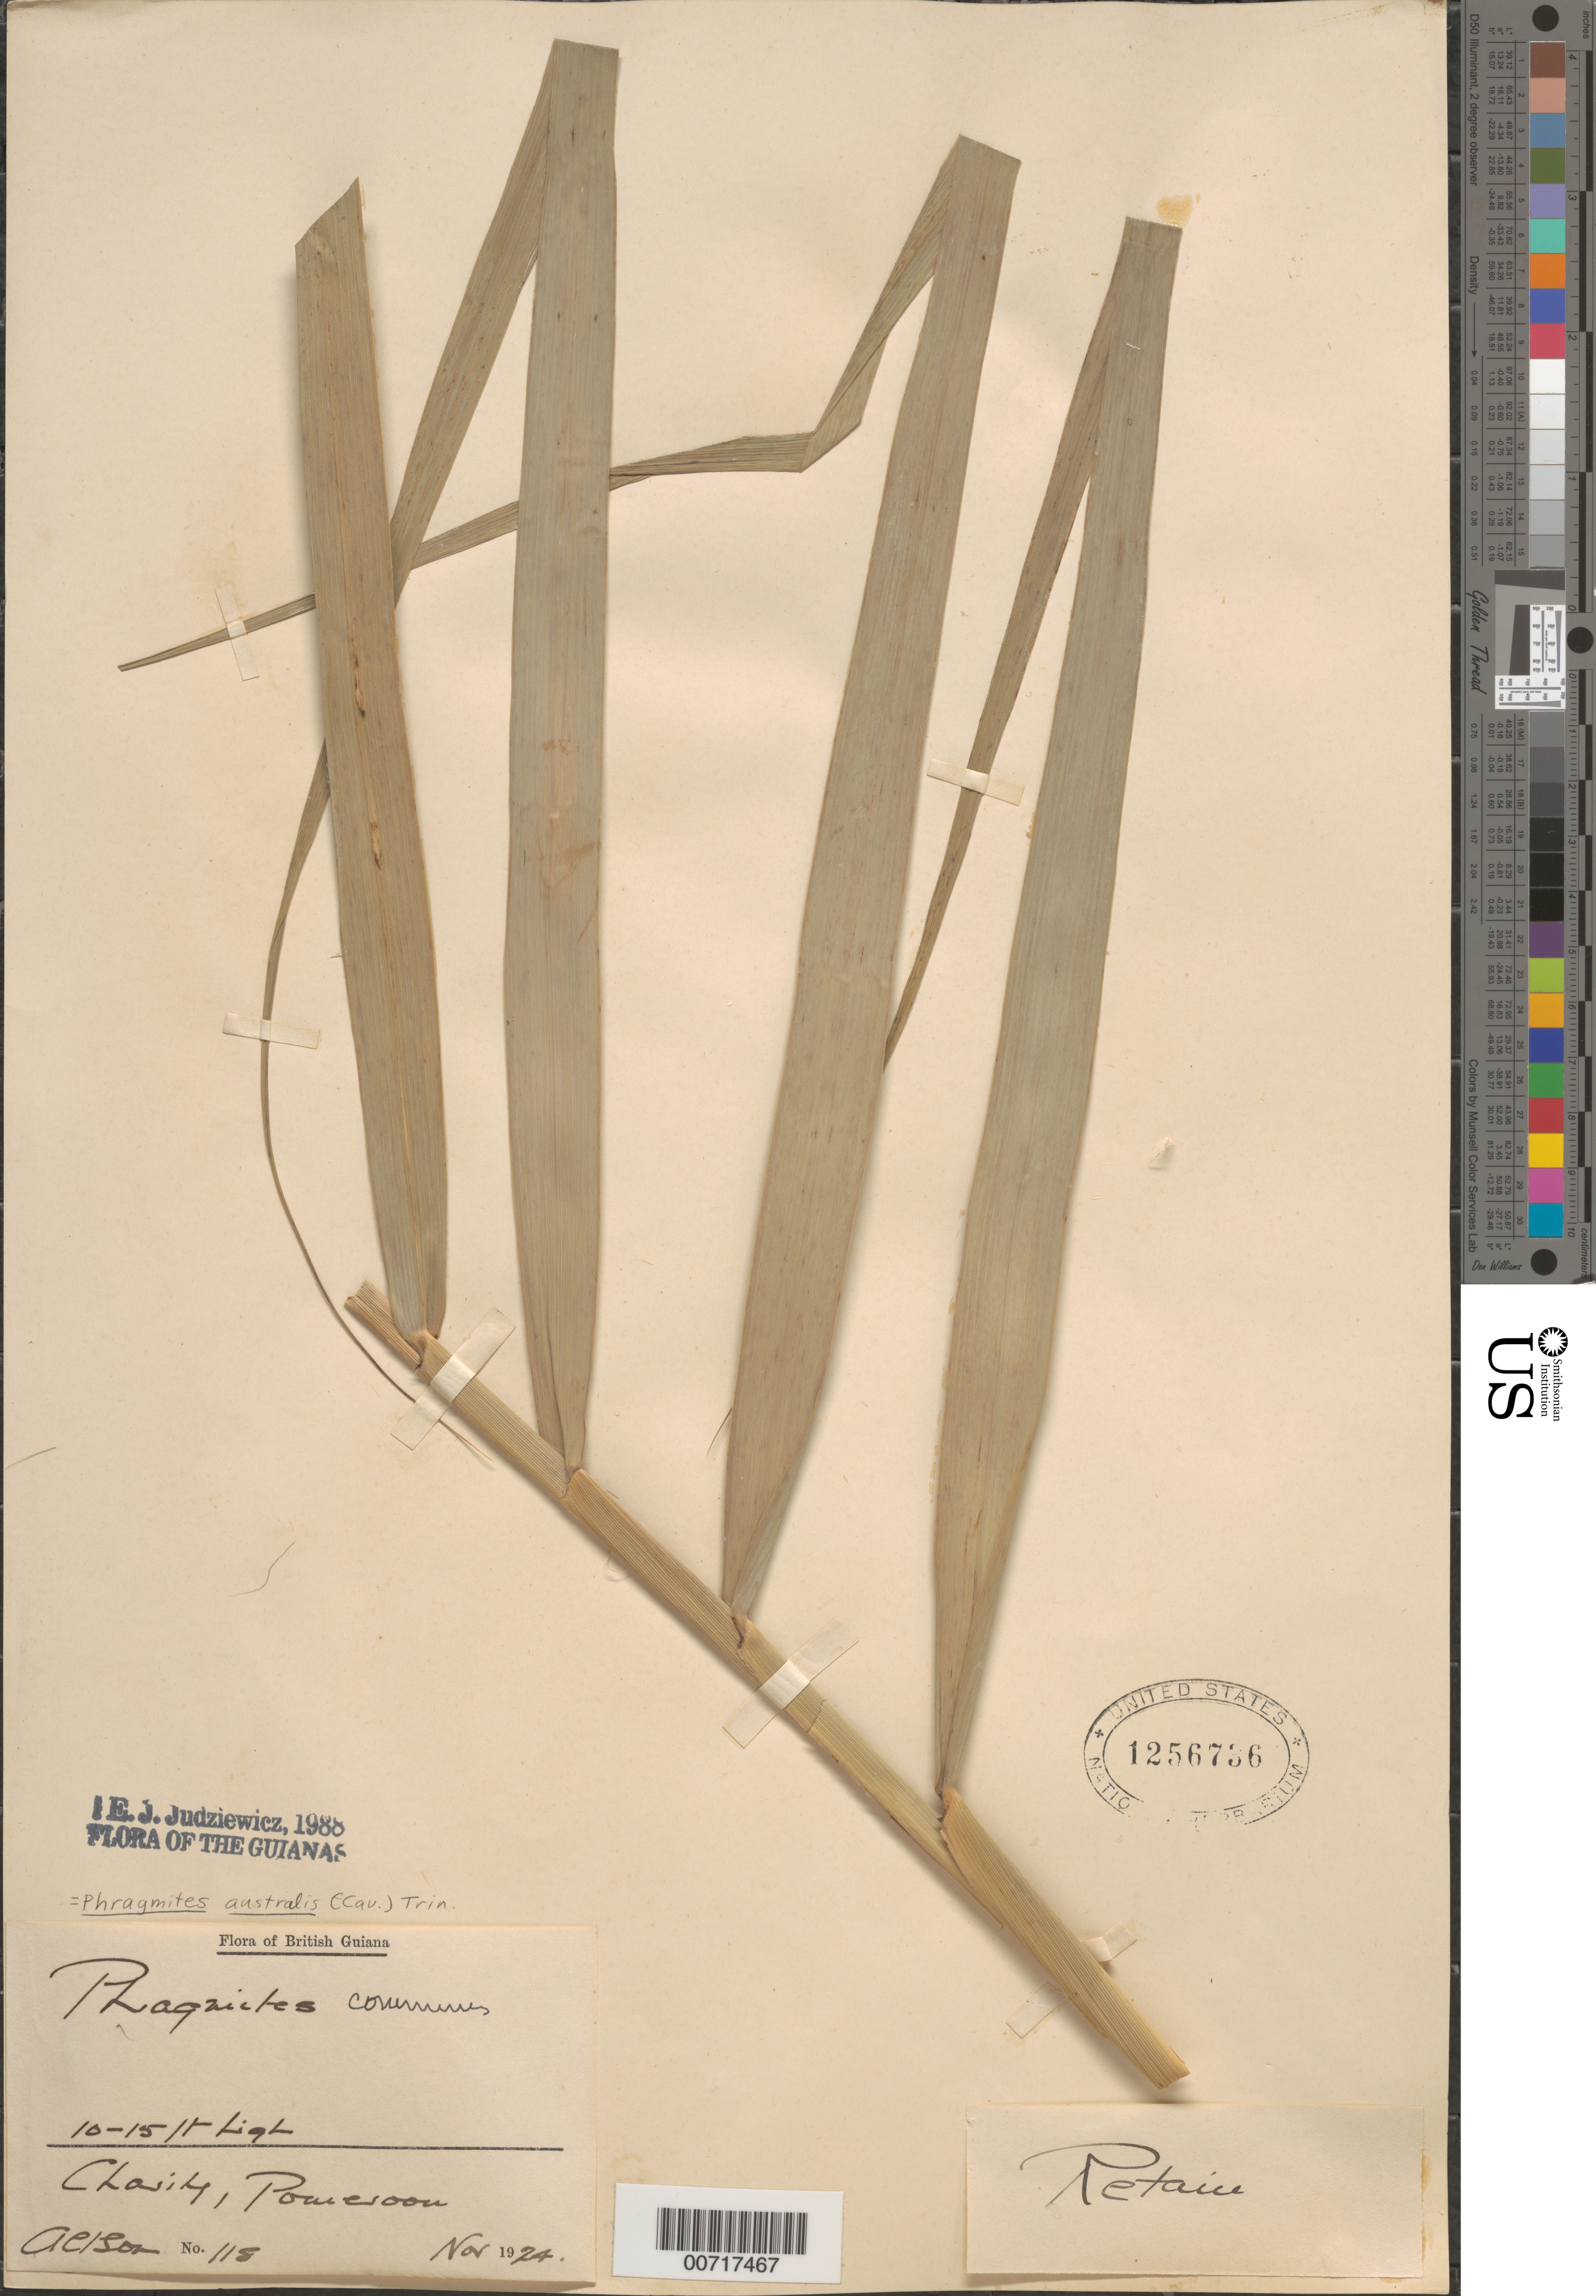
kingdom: Plantae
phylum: Tracheophyta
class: Liliopsida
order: Poales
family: Poaceae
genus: Phragmites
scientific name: Phragmites australis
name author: (Cav.) Trin. ex Steud.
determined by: Judziewicz, E. J.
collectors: R. Altson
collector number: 118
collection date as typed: Nov-24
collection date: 1924-11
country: Guyana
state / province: Pomeroon-Supenaam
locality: Charity, Pomeroon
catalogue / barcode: US 1256736